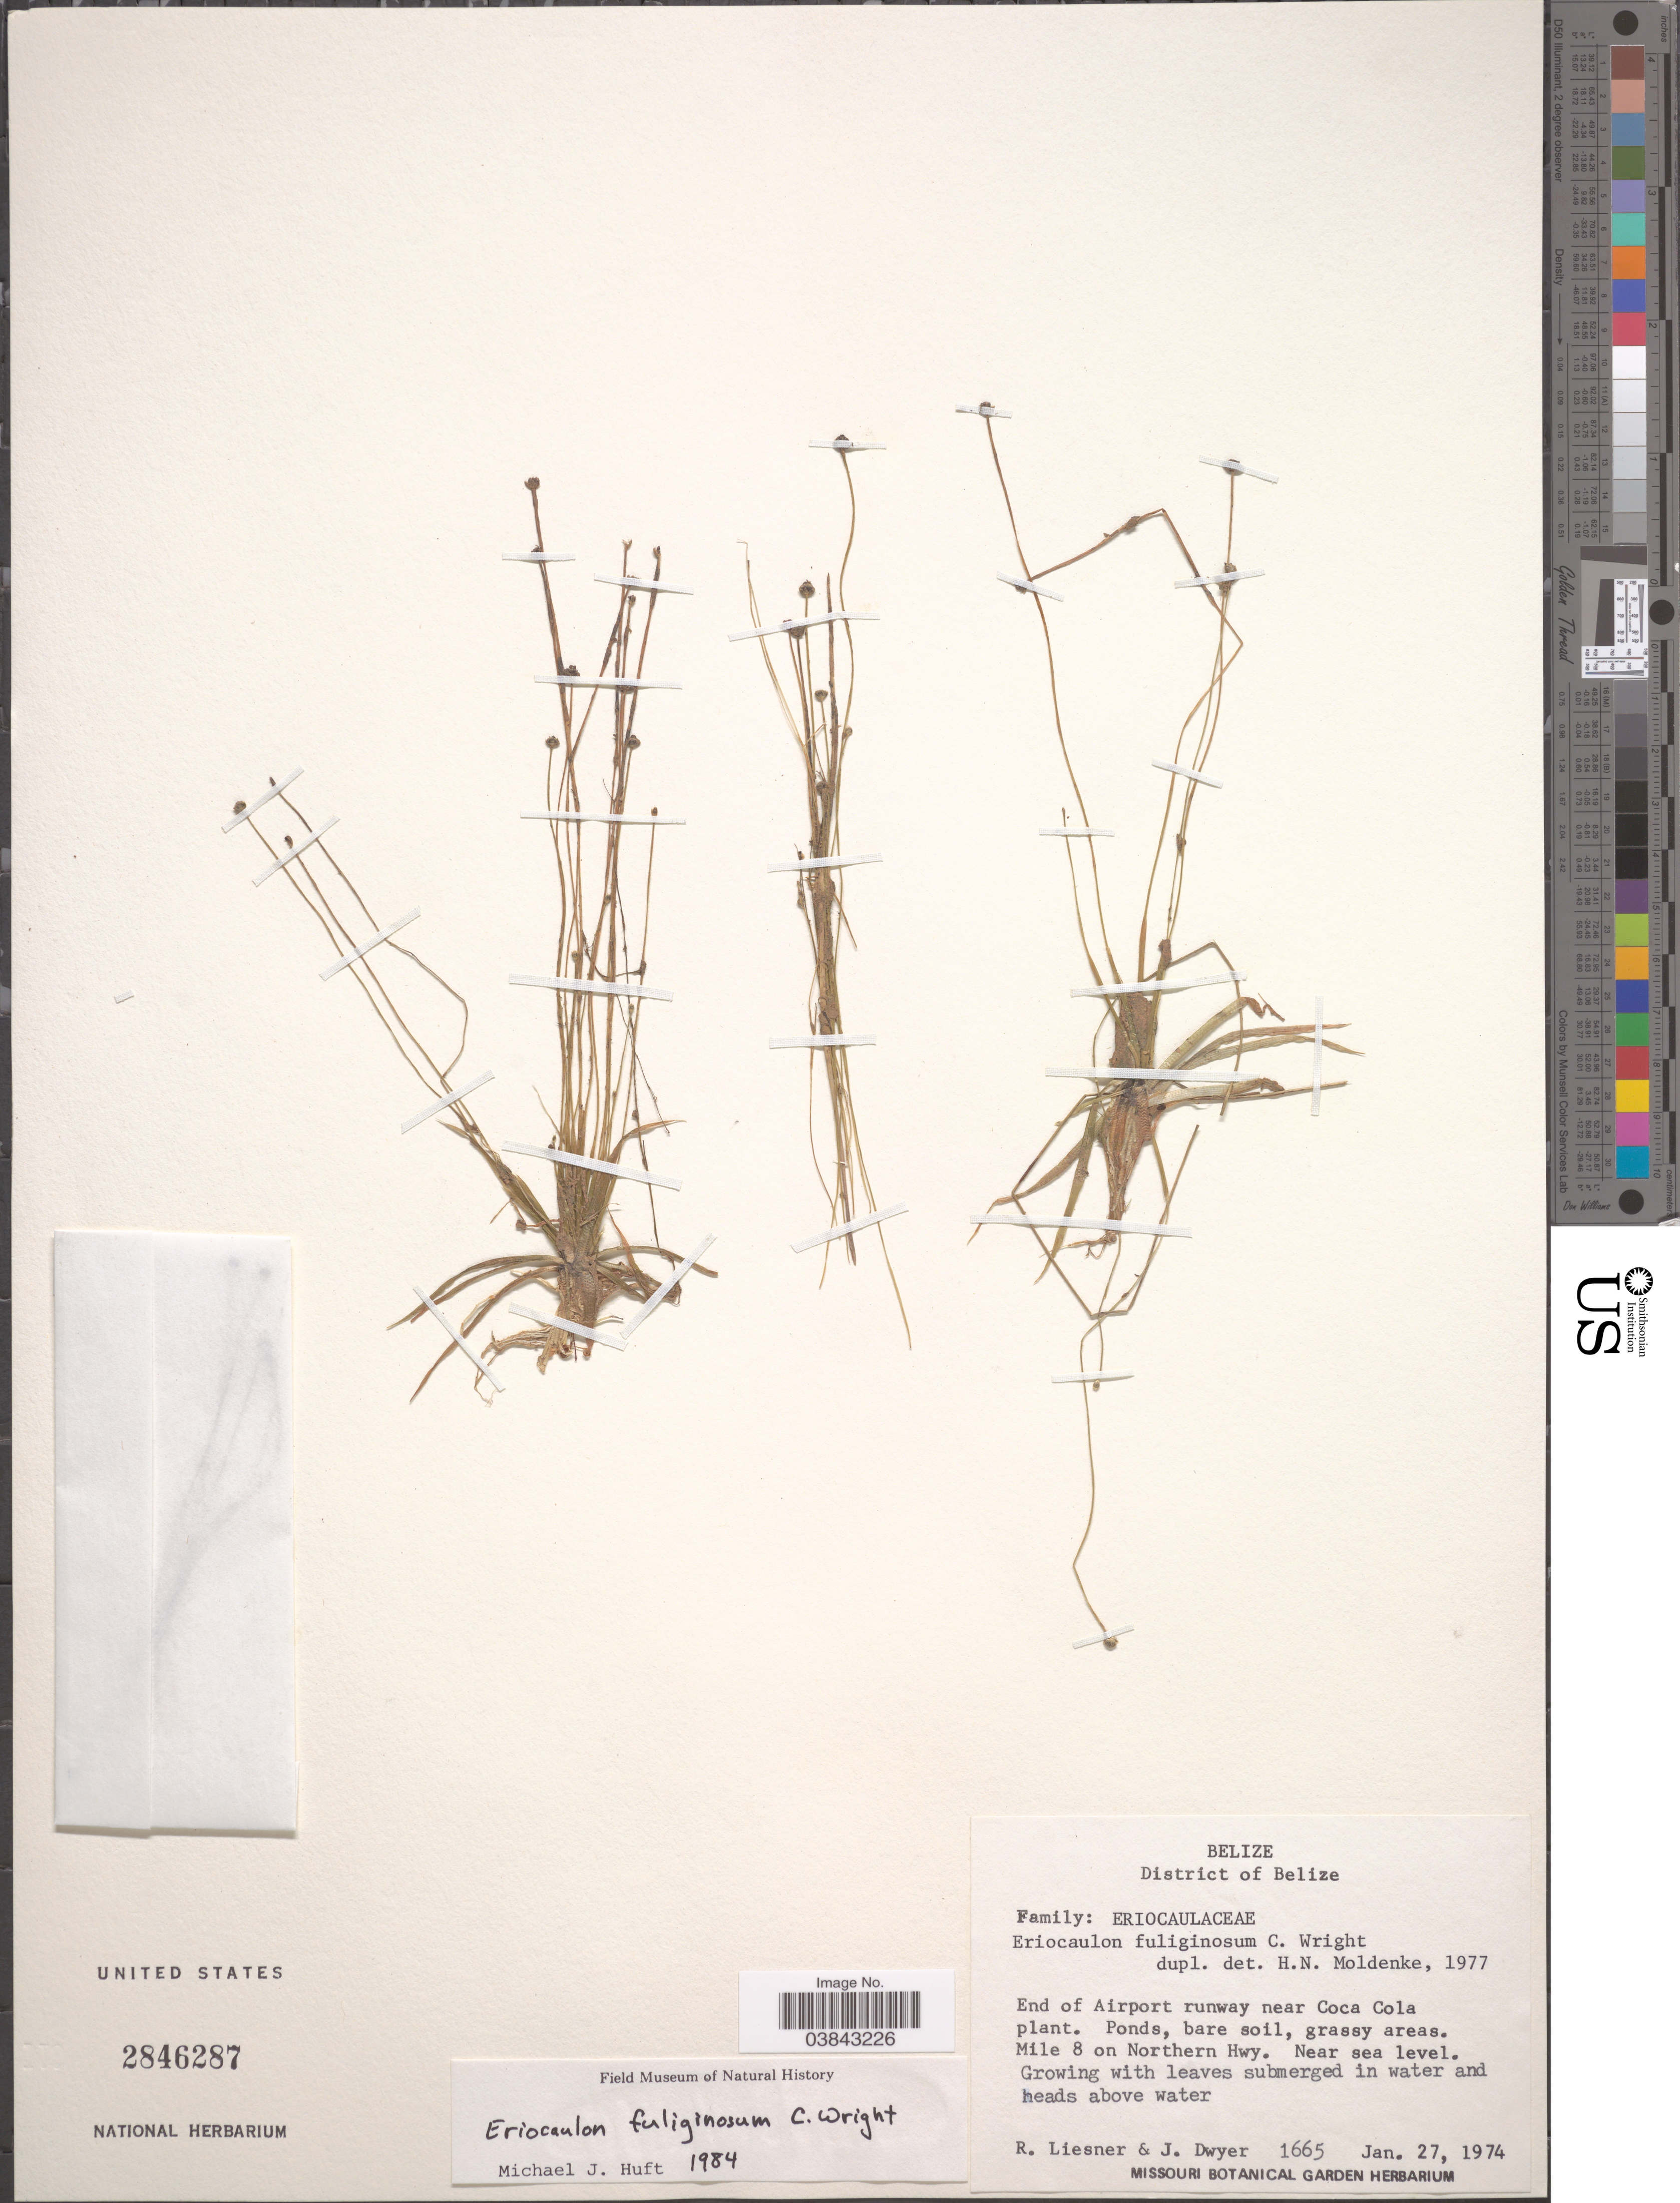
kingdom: Plantae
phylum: Tracheophyta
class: Liliopsida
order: Poales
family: Eriocaulaceae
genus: Eriocaulon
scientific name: Eriocaulon fuliginosum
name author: C. Wright ex Griseb.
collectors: R. L. Liesner & J. Dwyer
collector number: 1665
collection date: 1974-01-27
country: Belize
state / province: Belize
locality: District of Belize. End of Airport runway near Coca Cola plant. Mile 8 on Northern Hwy.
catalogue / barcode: US 2846287